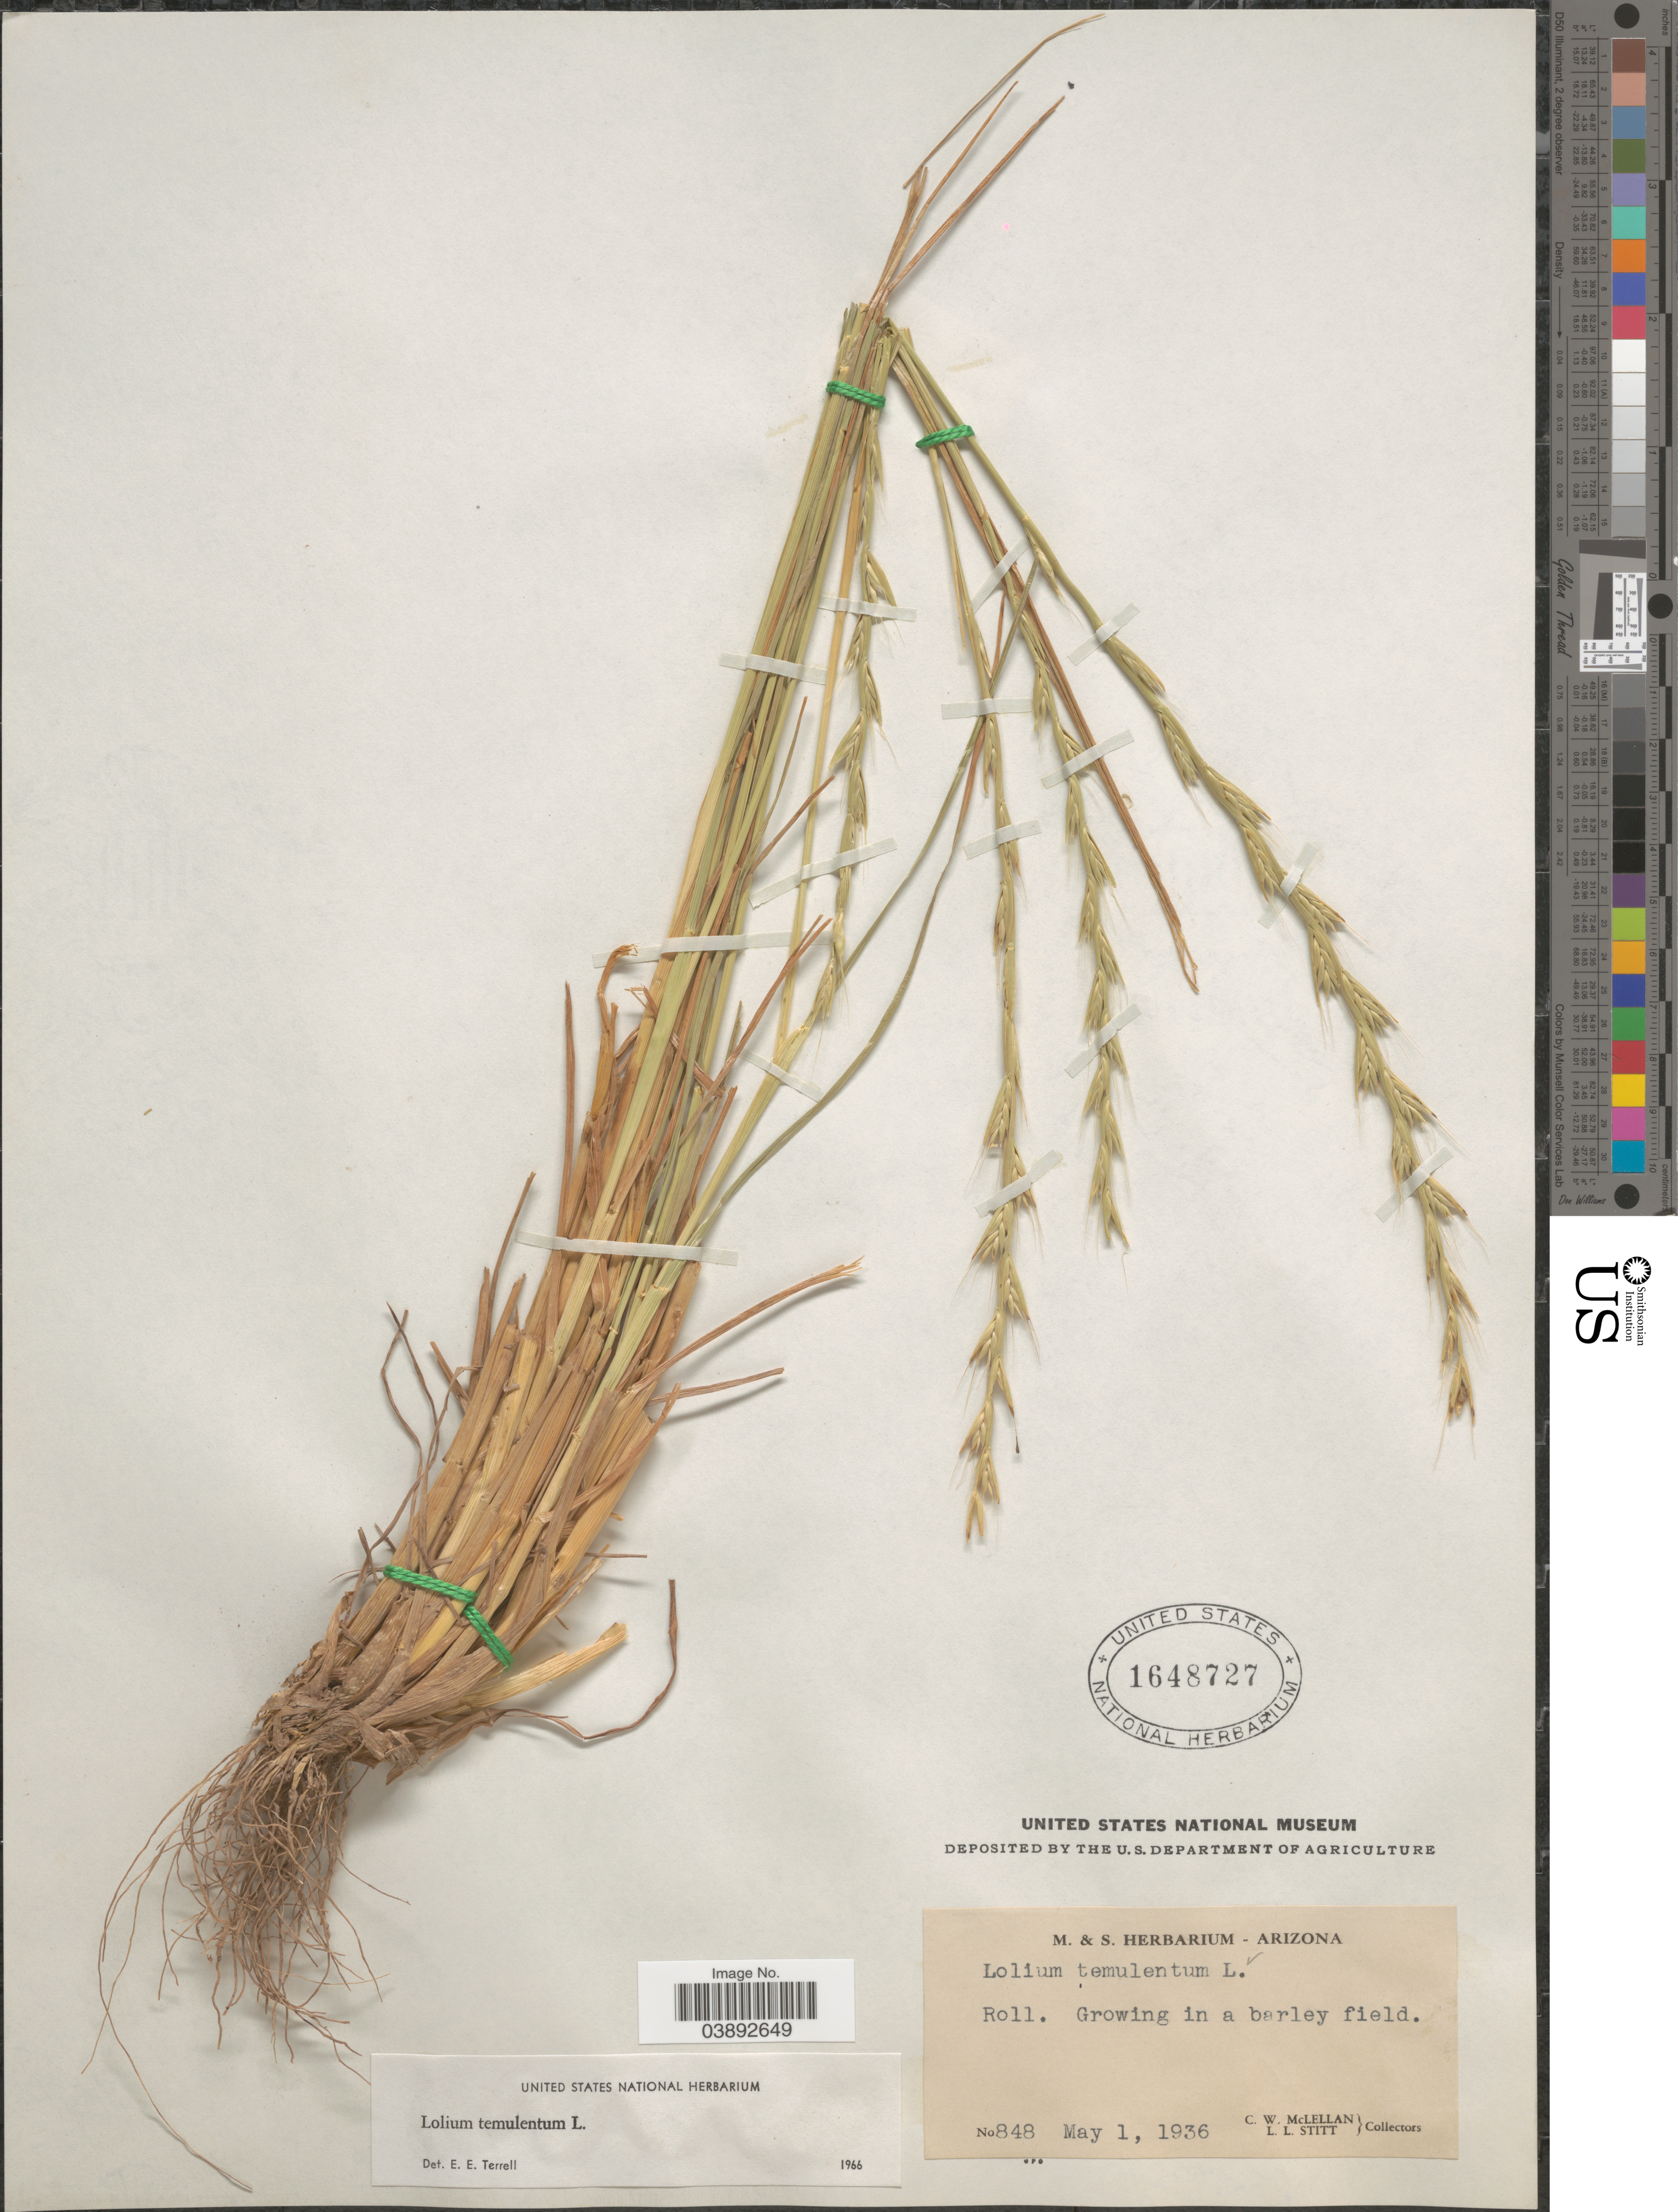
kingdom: Plantae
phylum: Tracheophyta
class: Liliopsida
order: Poales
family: Poaceae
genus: Lolium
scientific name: Lolium temulentum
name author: L.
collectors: C. McLellan & L. Stitt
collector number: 848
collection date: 1936-05-01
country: United States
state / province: Arizona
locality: Roll.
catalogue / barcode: US 1648727